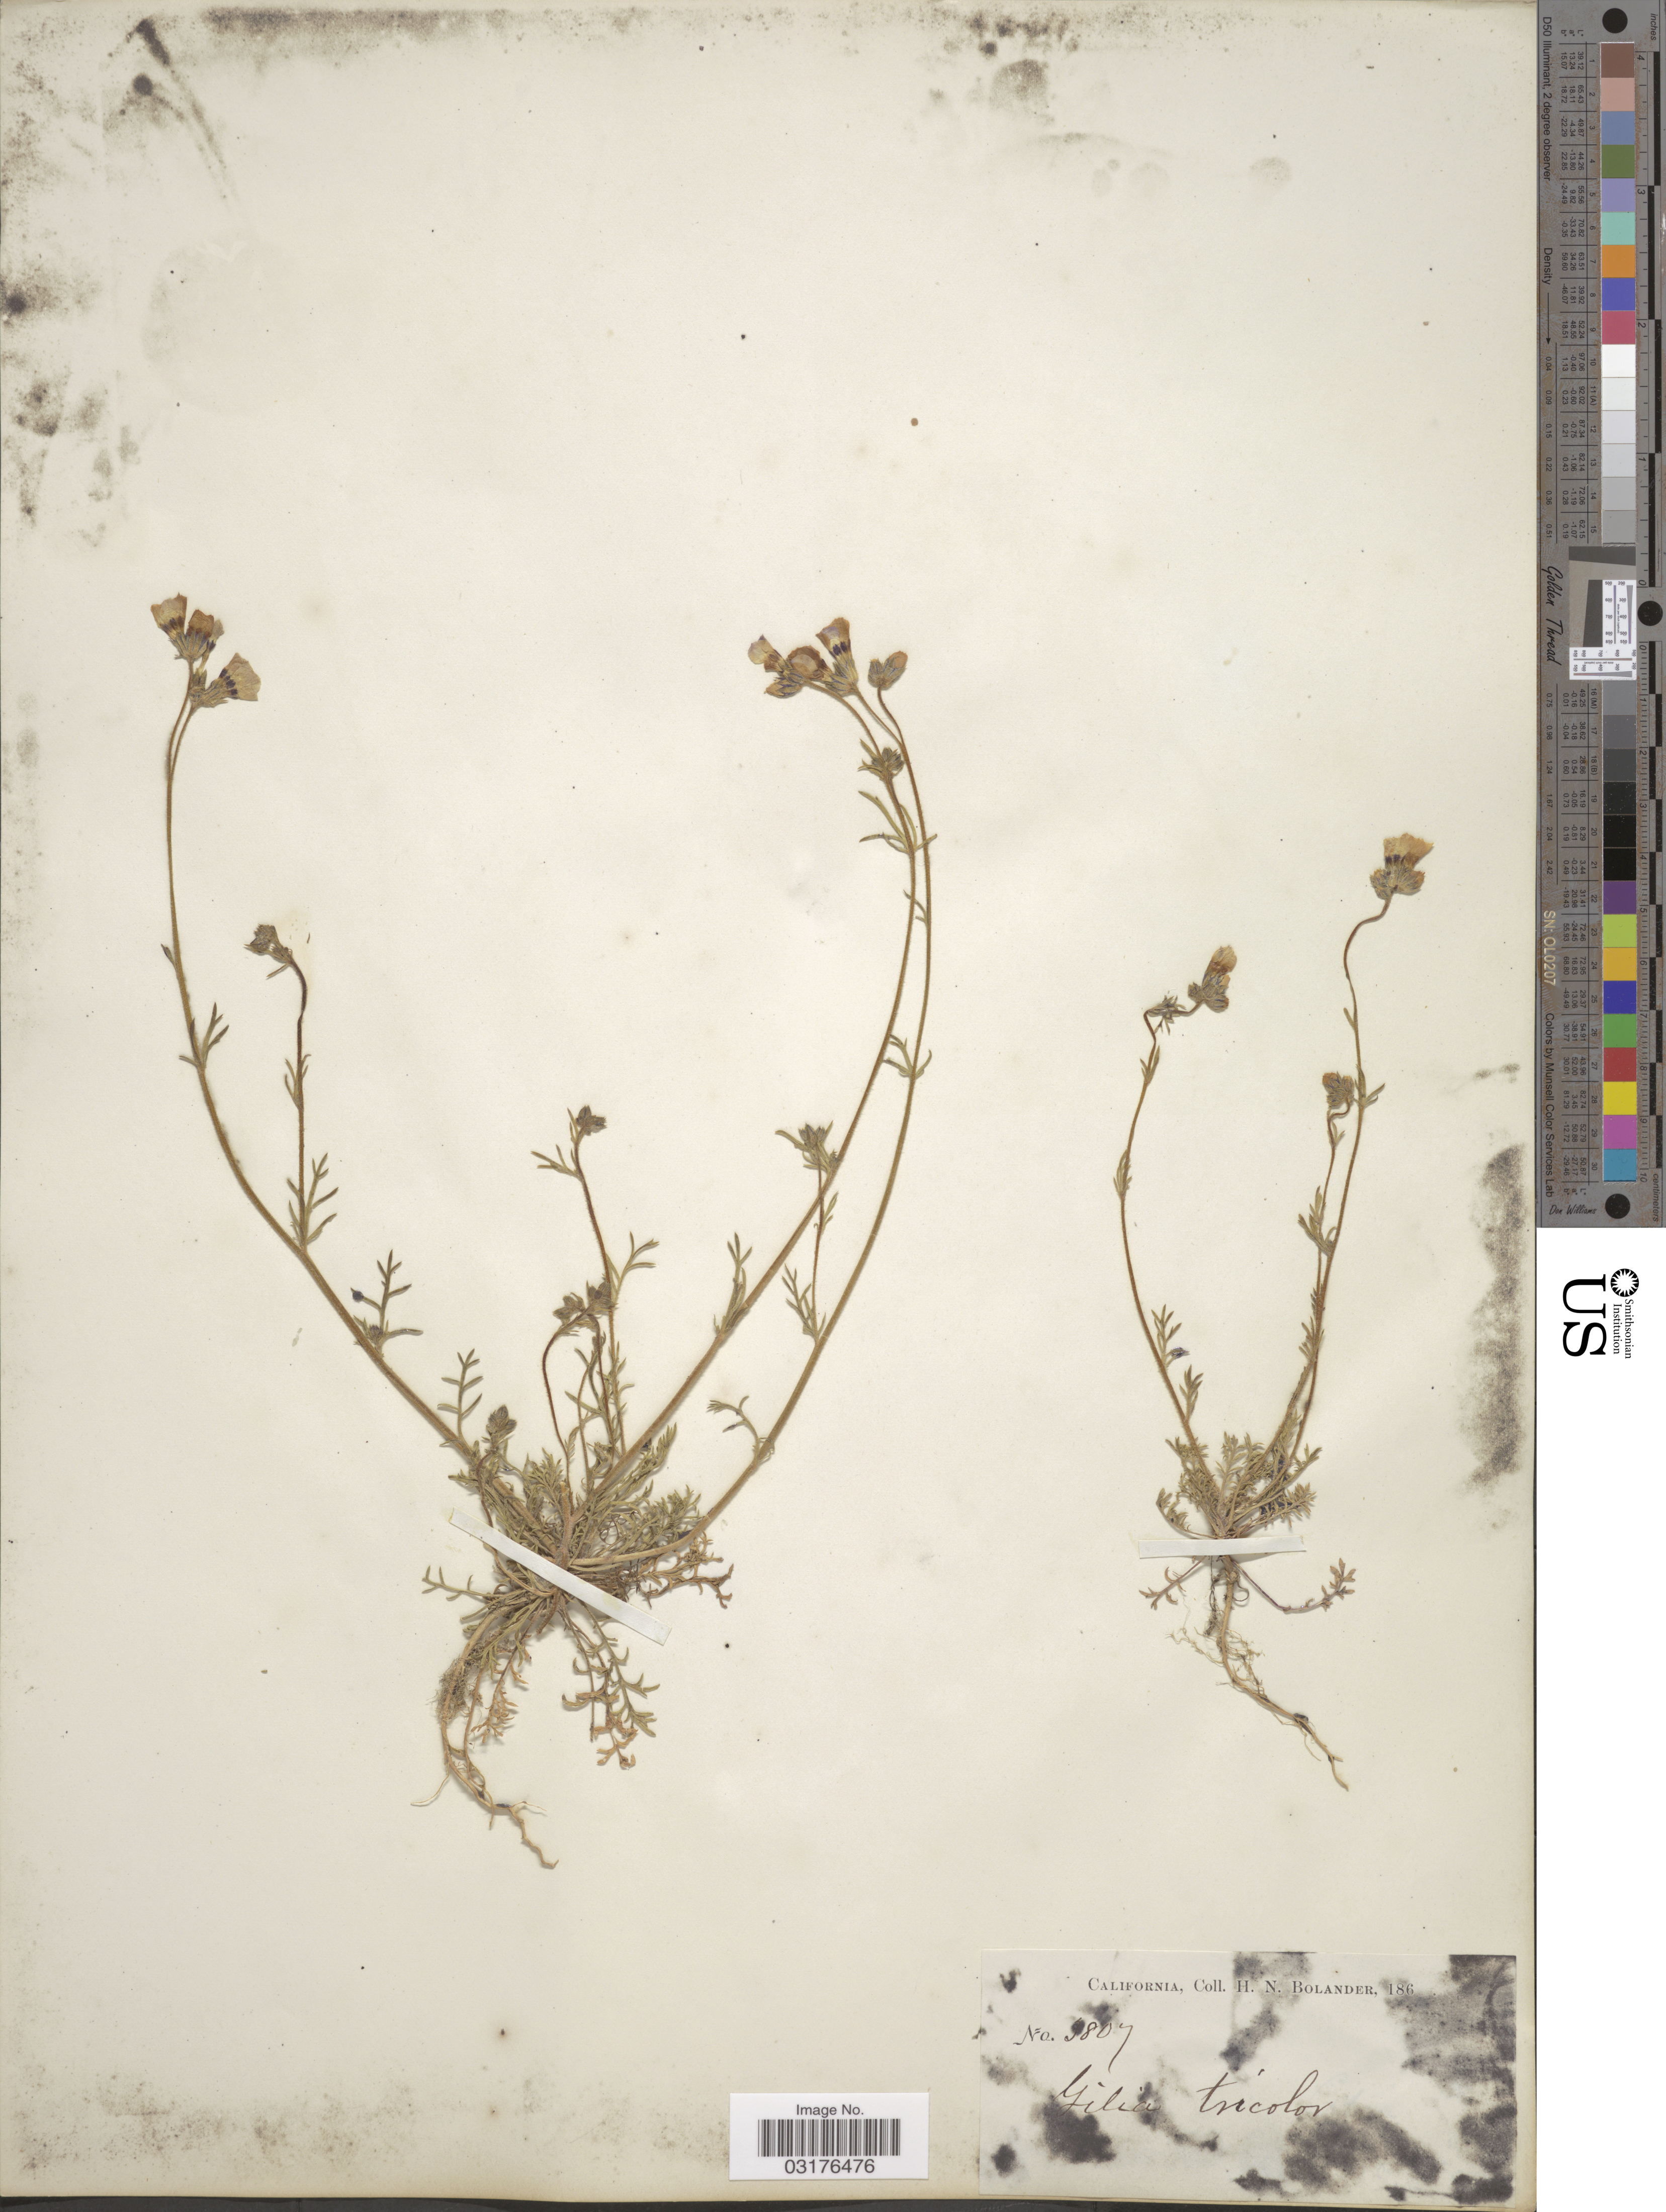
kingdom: Plantae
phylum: Tracheophyta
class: Magnoliopsida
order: Ericales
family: Polemoniaceae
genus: Gilia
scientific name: Gilia tricolor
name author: Benth.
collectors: H. Bolander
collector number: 5807*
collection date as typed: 186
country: United States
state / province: California